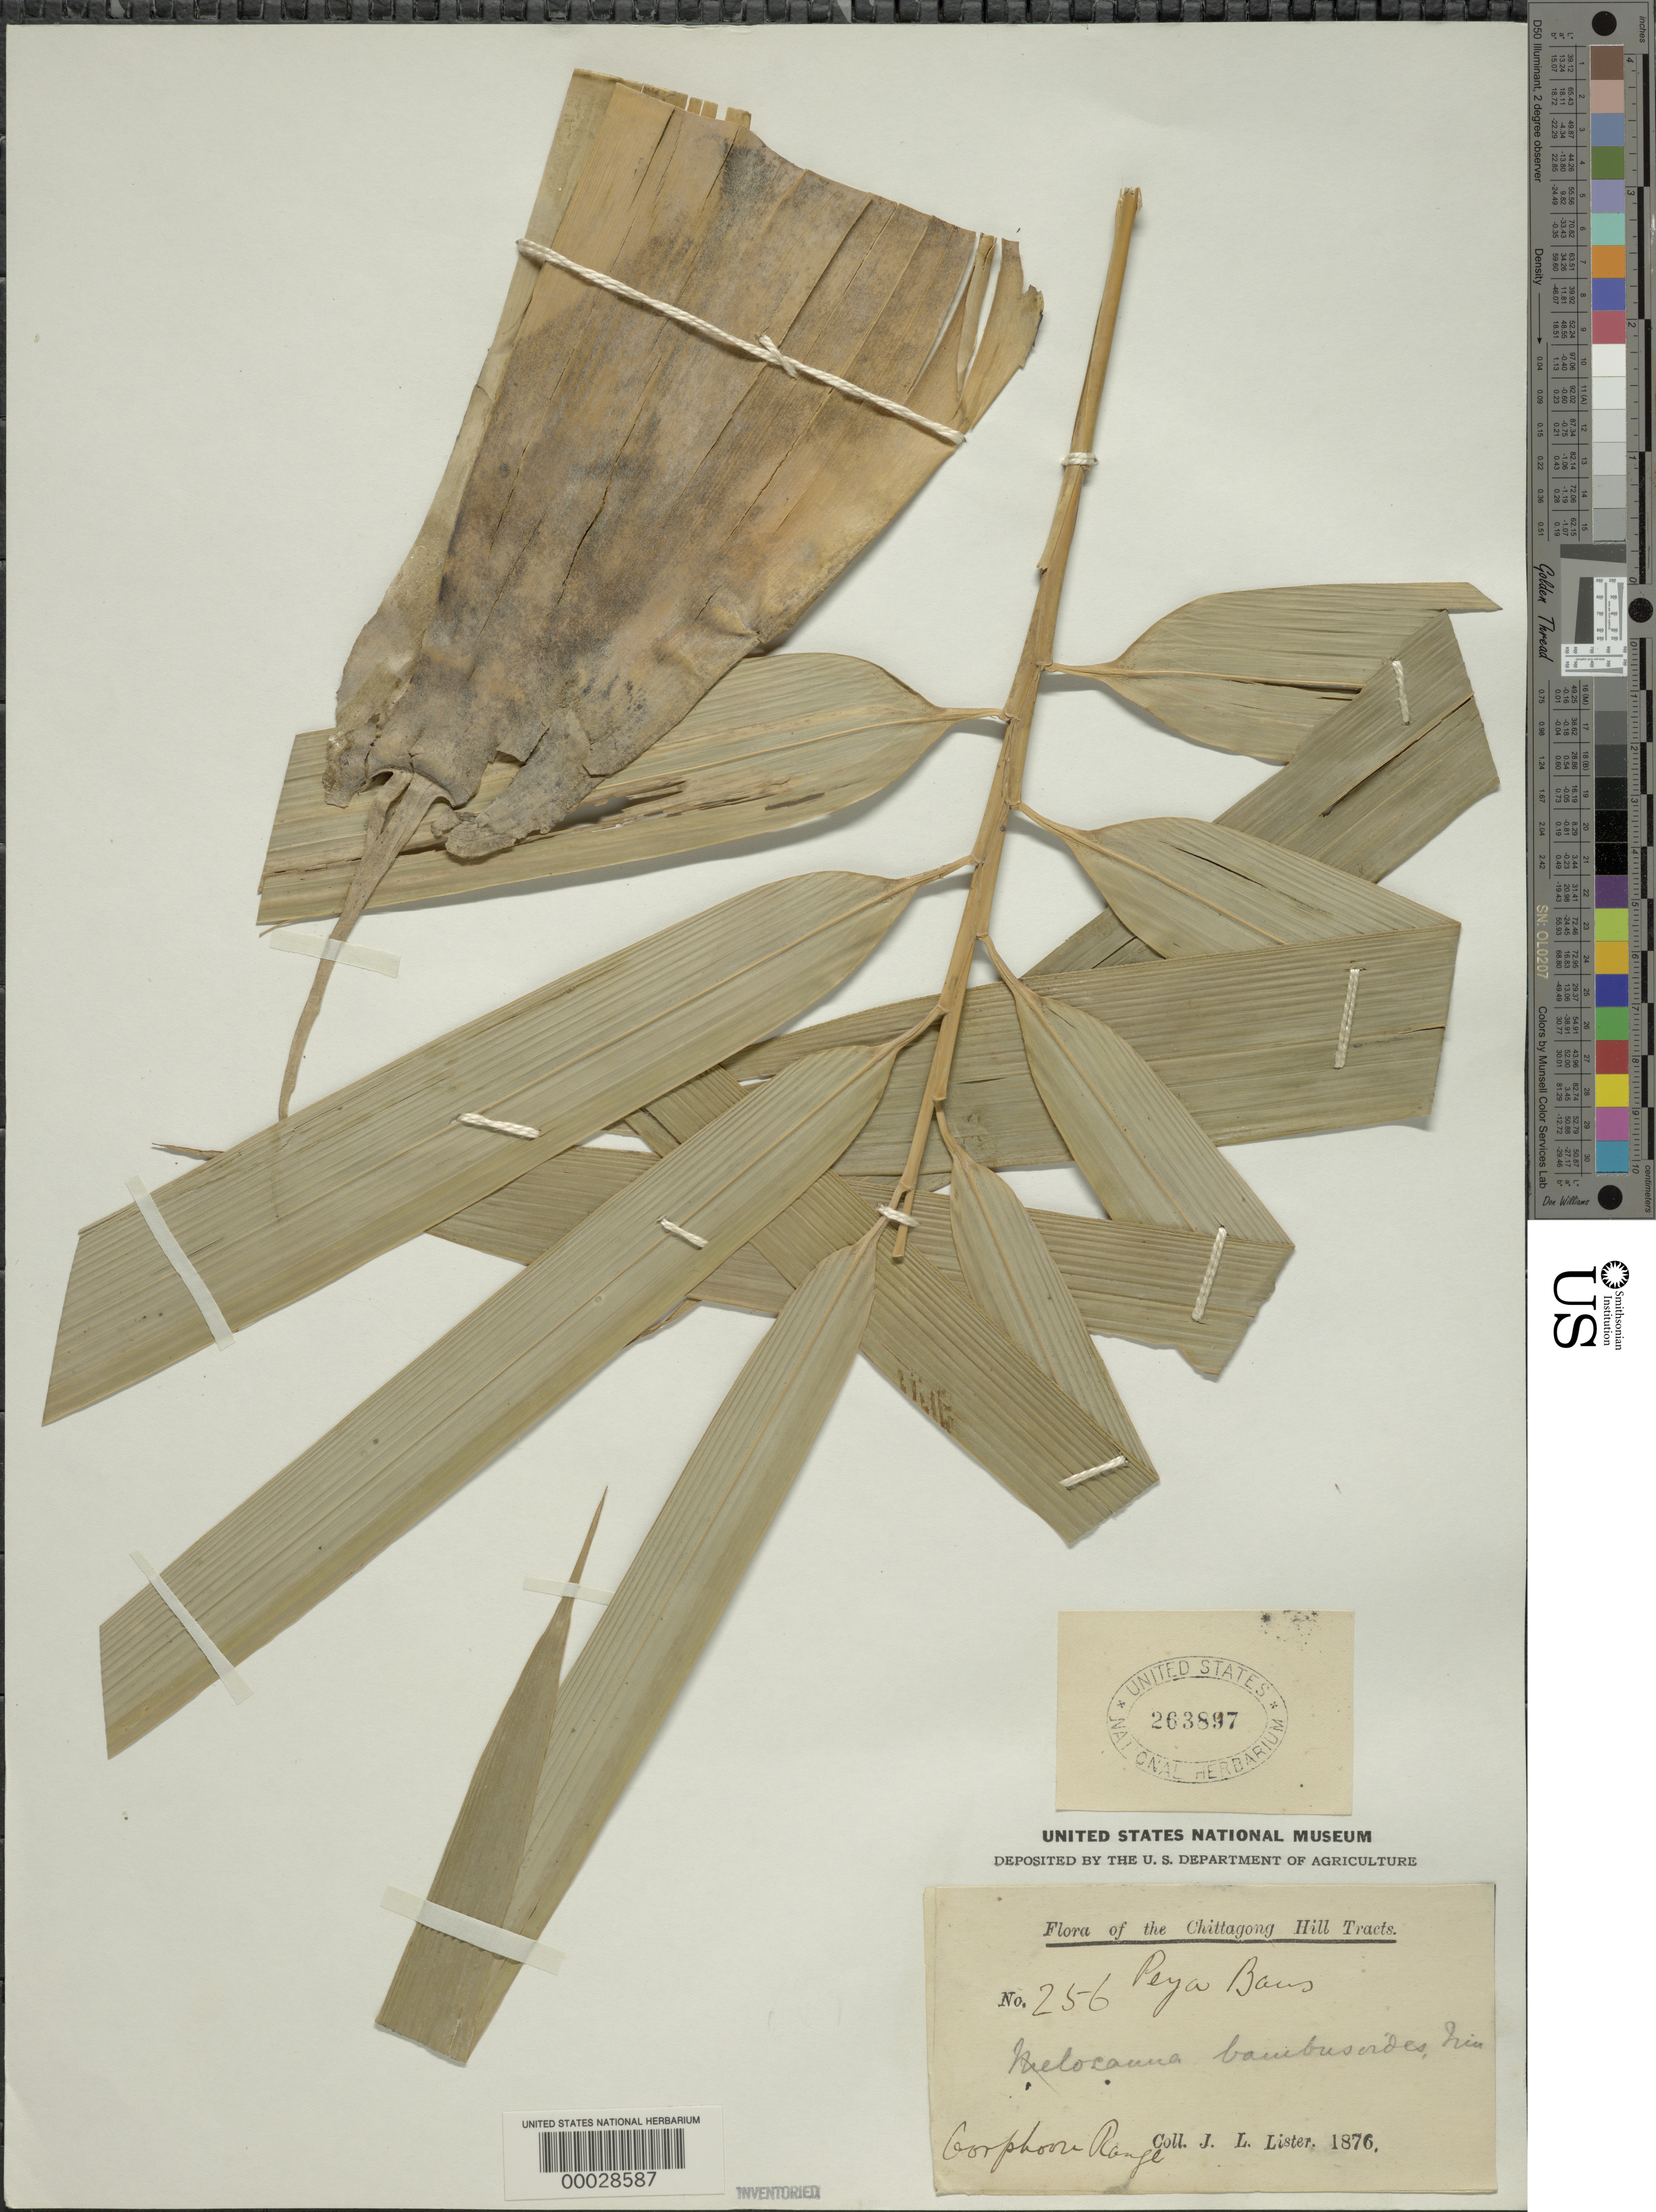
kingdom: Plantae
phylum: Tracheophyta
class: Liliopsida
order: Poales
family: Poaceae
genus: Melocanna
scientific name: Melocanna baccifera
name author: (Roxb.) Kurz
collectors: J. Lister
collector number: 256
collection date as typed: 1876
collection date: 1876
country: Bangladesh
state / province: Chittagong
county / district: Parbattya Chattagram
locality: Chittagong Hill tracts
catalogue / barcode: US 263897